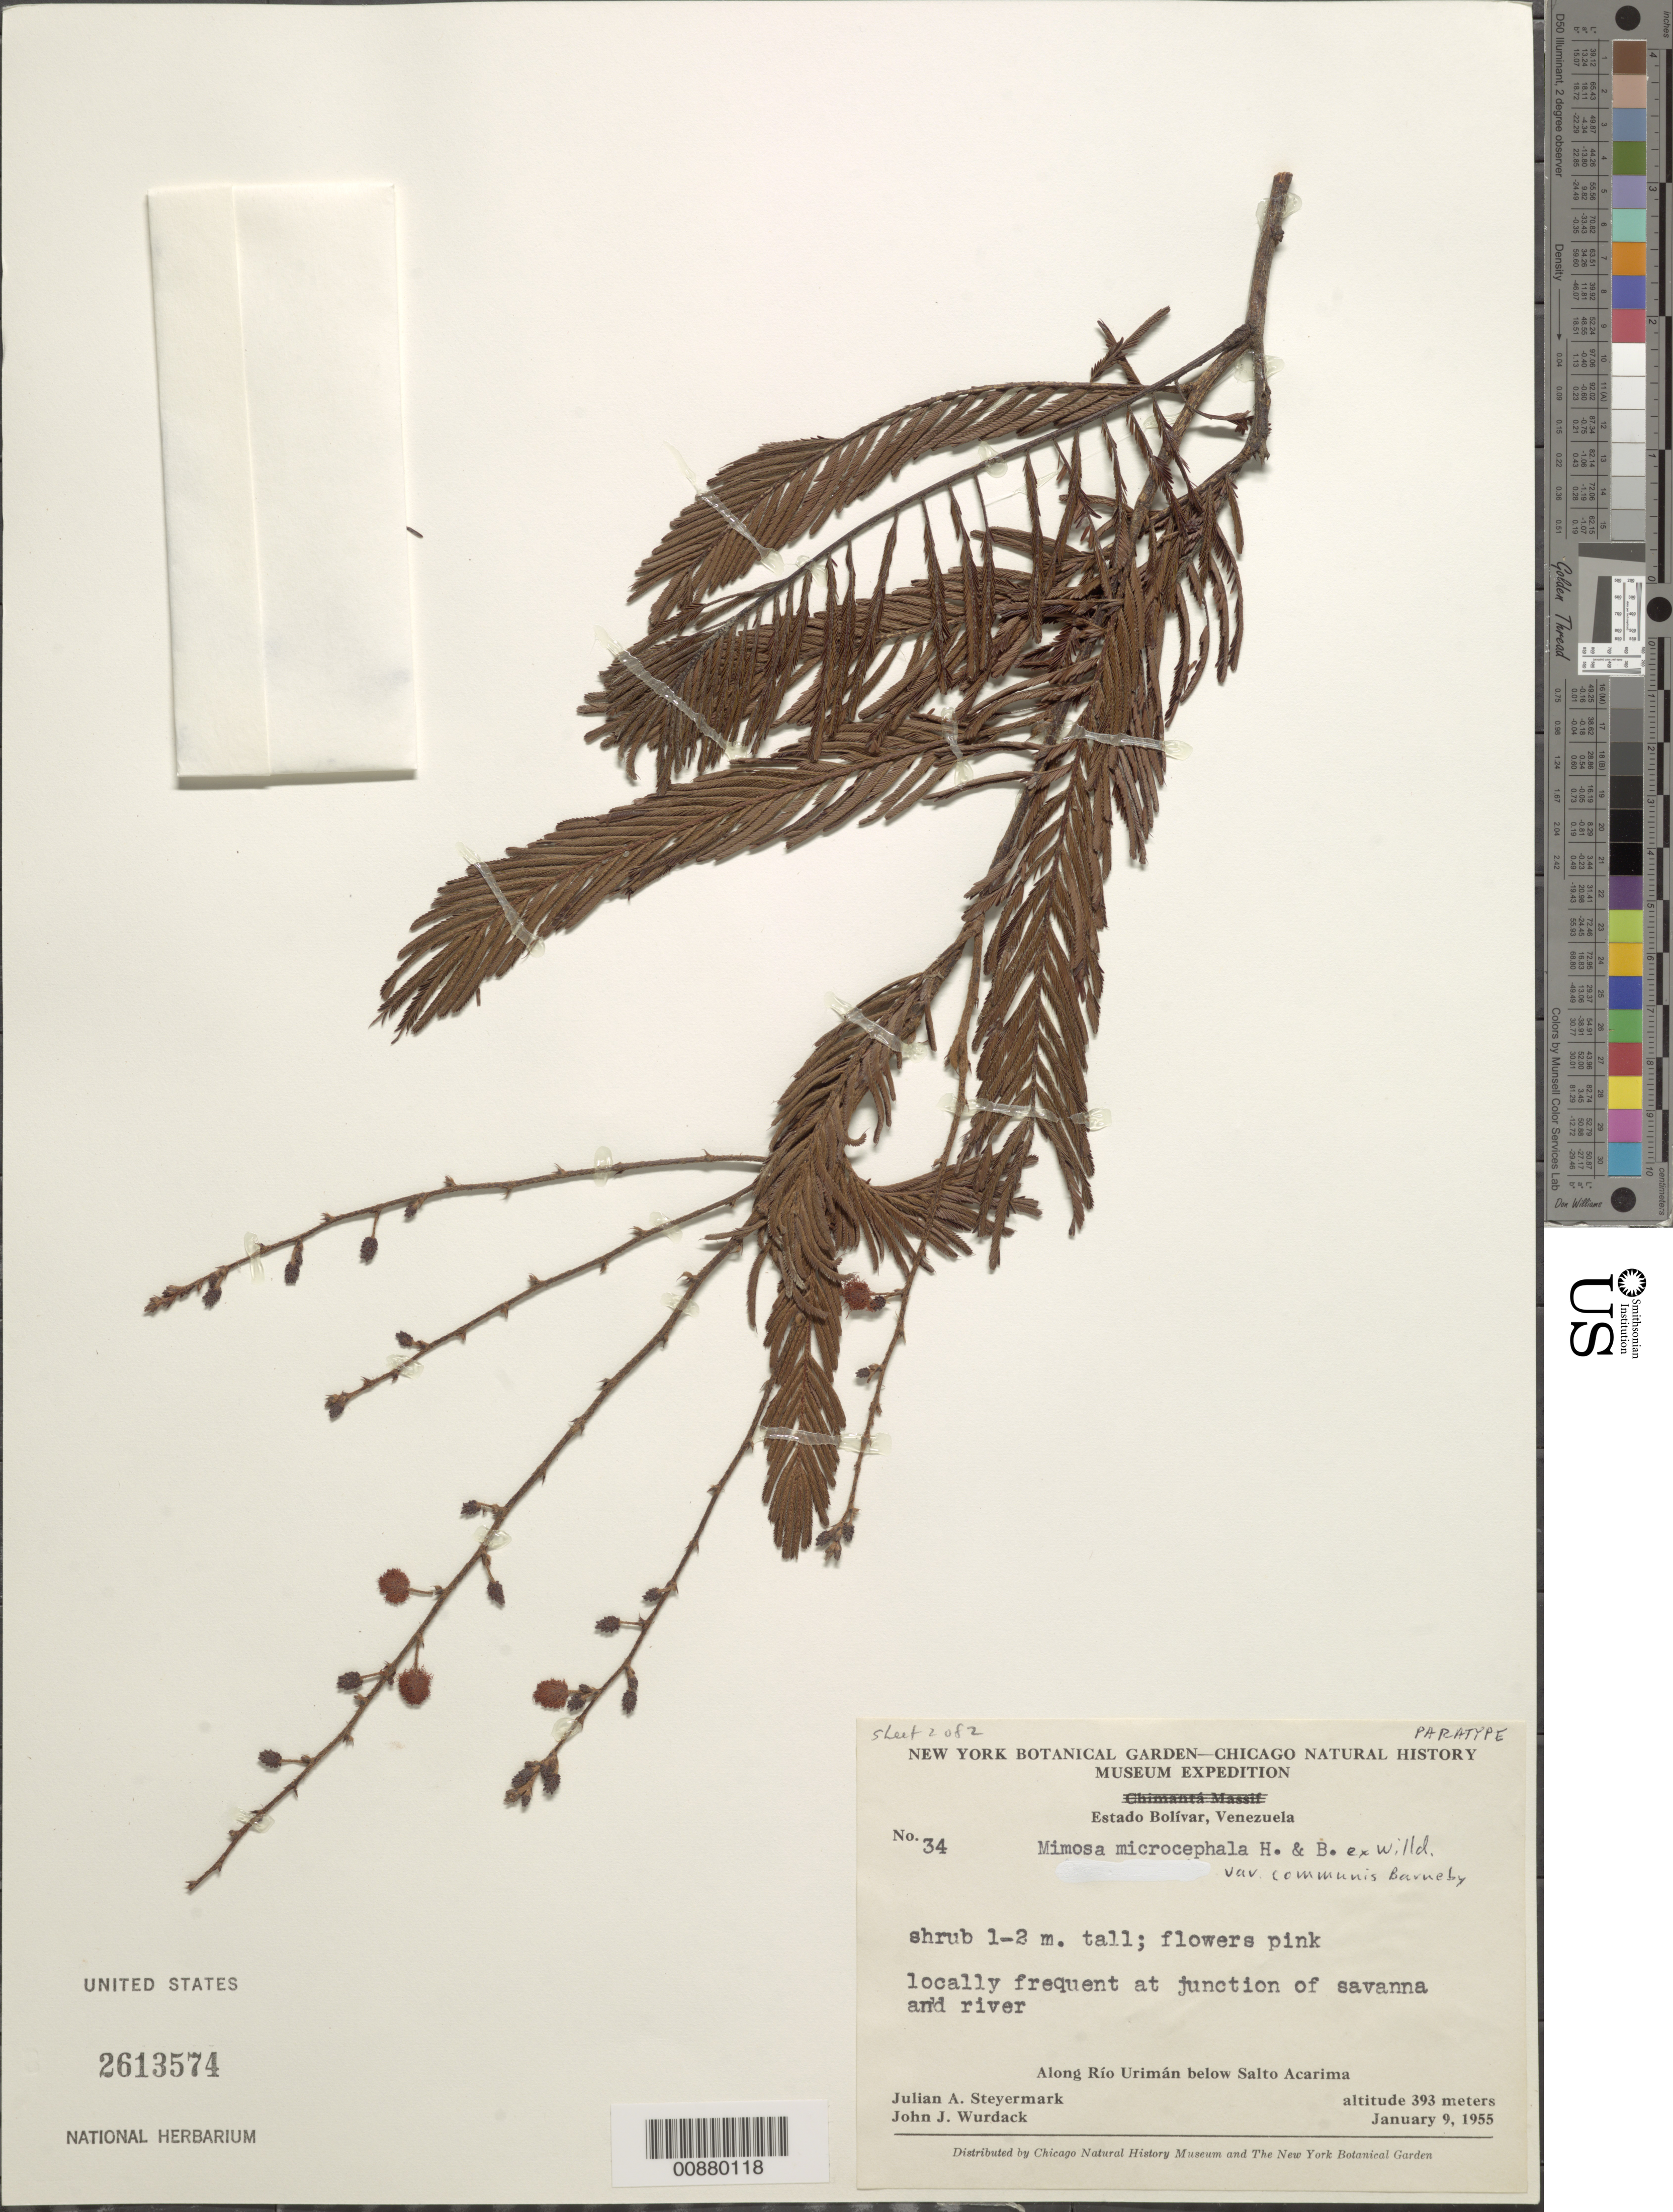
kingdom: Plantae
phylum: Tracheophyta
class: Magnoliopsida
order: Fabales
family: Fabaceae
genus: Mimosa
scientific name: Mimosa microcephala var. communis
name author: Barneby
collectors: J. Steyermark & J. J. Wurdack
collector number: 34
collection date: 1955-01-09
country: Venezuela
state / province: Bolivar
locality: Locally frequent at junction of savanna and river, along Río Urimán below Salto Acarima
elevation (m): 393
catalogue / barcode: US 2613574